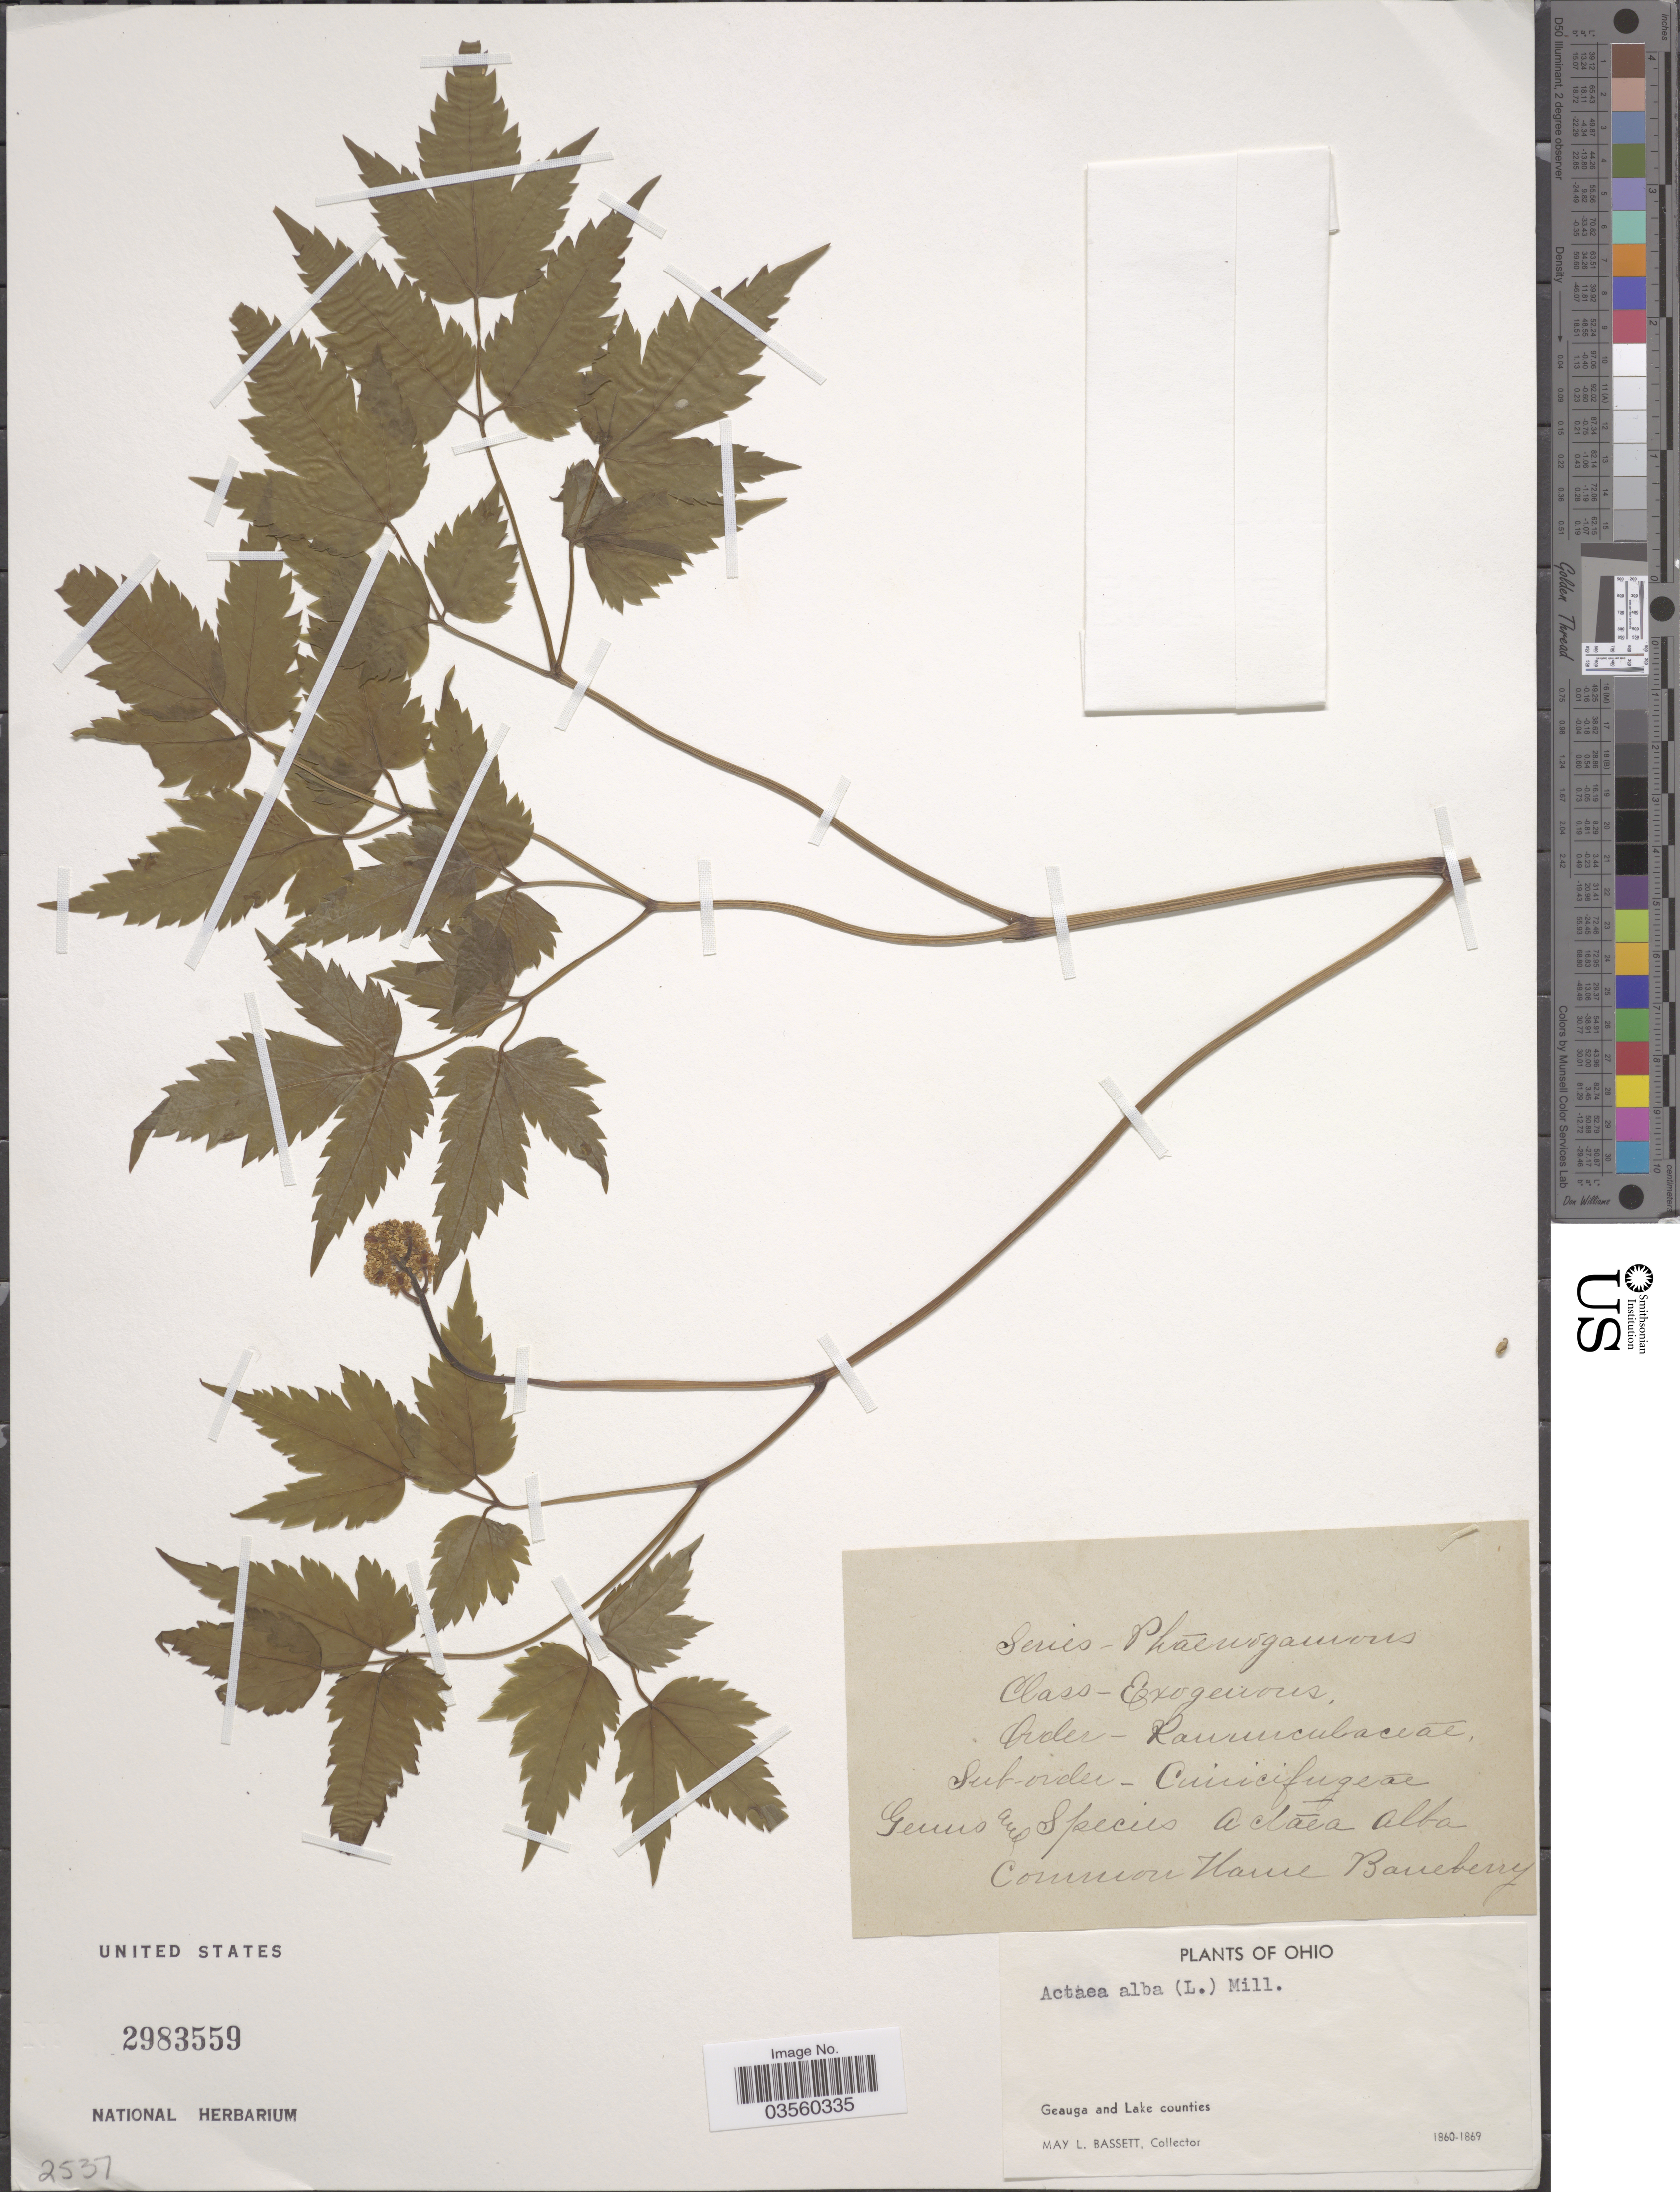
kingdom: Plantae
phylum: Tracheophyta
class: Magnoliopsida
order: Ranunculales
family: Ranunculaceae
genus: Actaea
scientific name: Actaea pachypoda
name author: Elliott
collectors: M. L. Bassett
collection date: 1860/1869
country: United States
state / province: Ohio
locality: Geauga and Lake counties.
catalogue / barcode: US 2983559